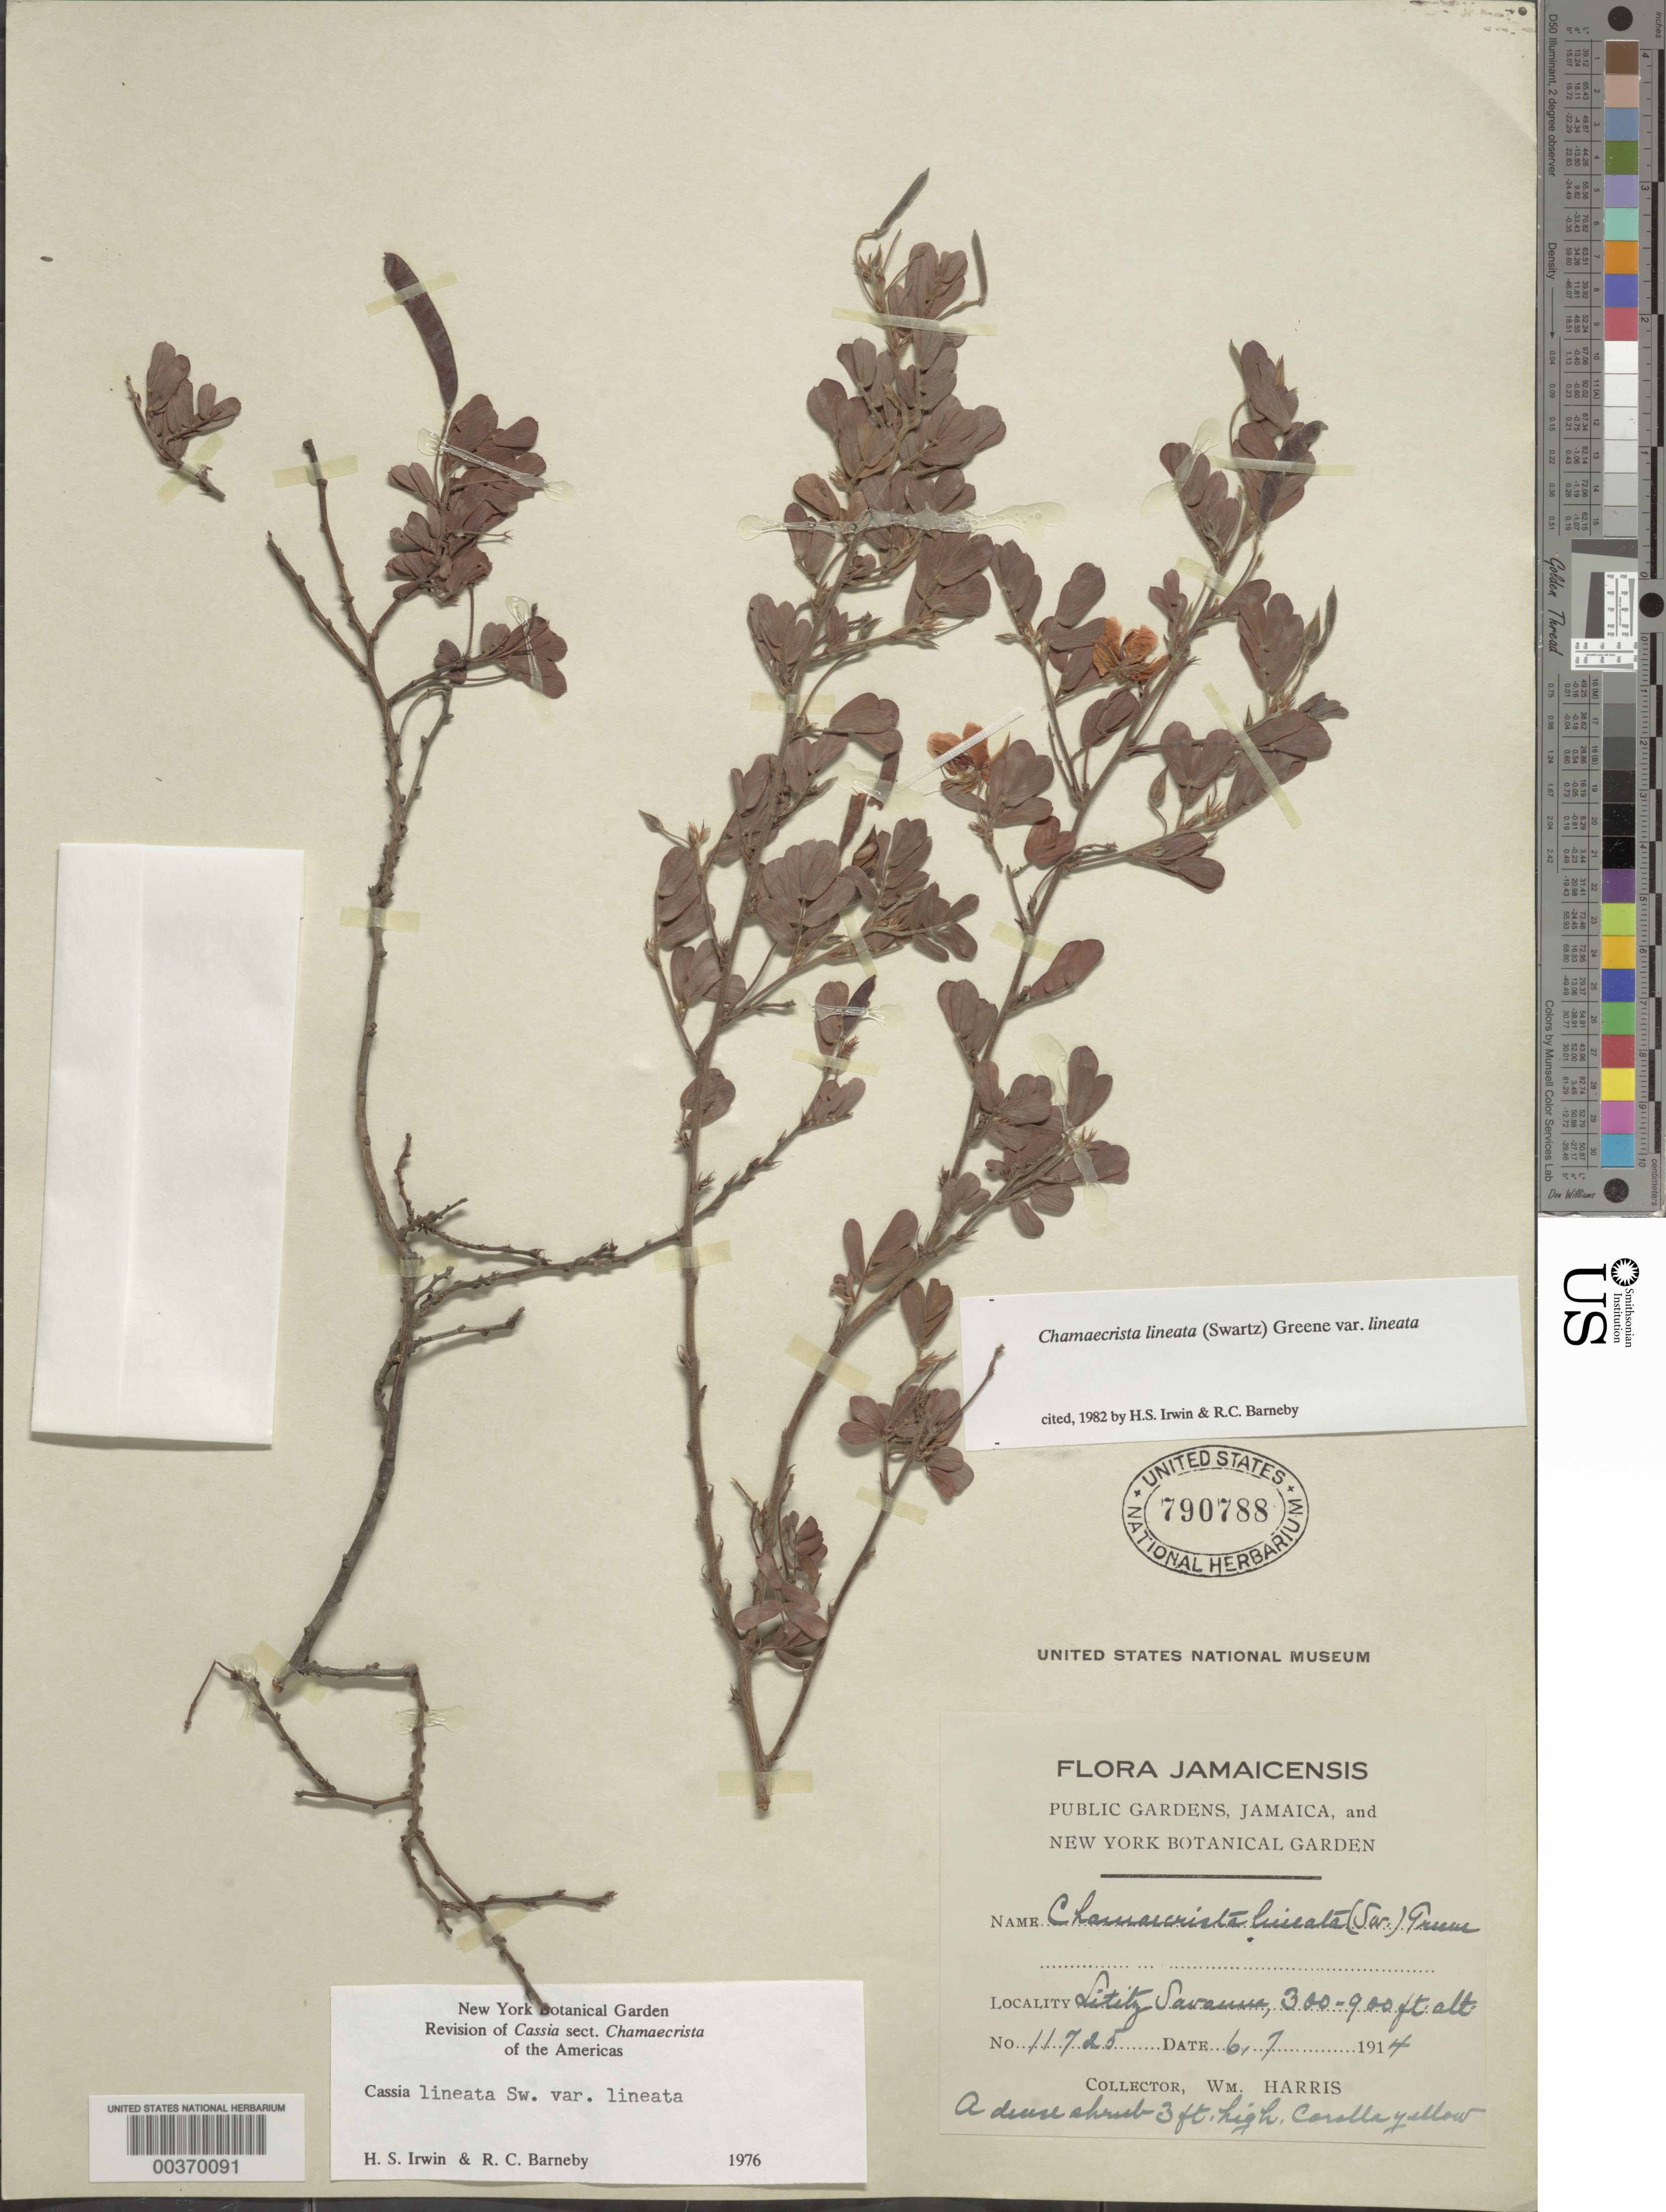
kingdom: Plantae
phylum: Tracheophyta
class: Magnoliopsida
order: Fabales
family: Fabaceae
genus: Chamaecrista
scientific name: Chamaecrista lineata var. lineata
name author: (Sw.) Greene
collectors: W. H. Harris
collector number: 11725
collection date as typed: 07 Jun 1914 or 06 Jul 1914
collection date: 1914-06-07 or 1914-07-06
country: Jamaica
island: Greater Antilles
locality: Lititz savanna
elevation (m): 91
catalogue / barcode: US 790788